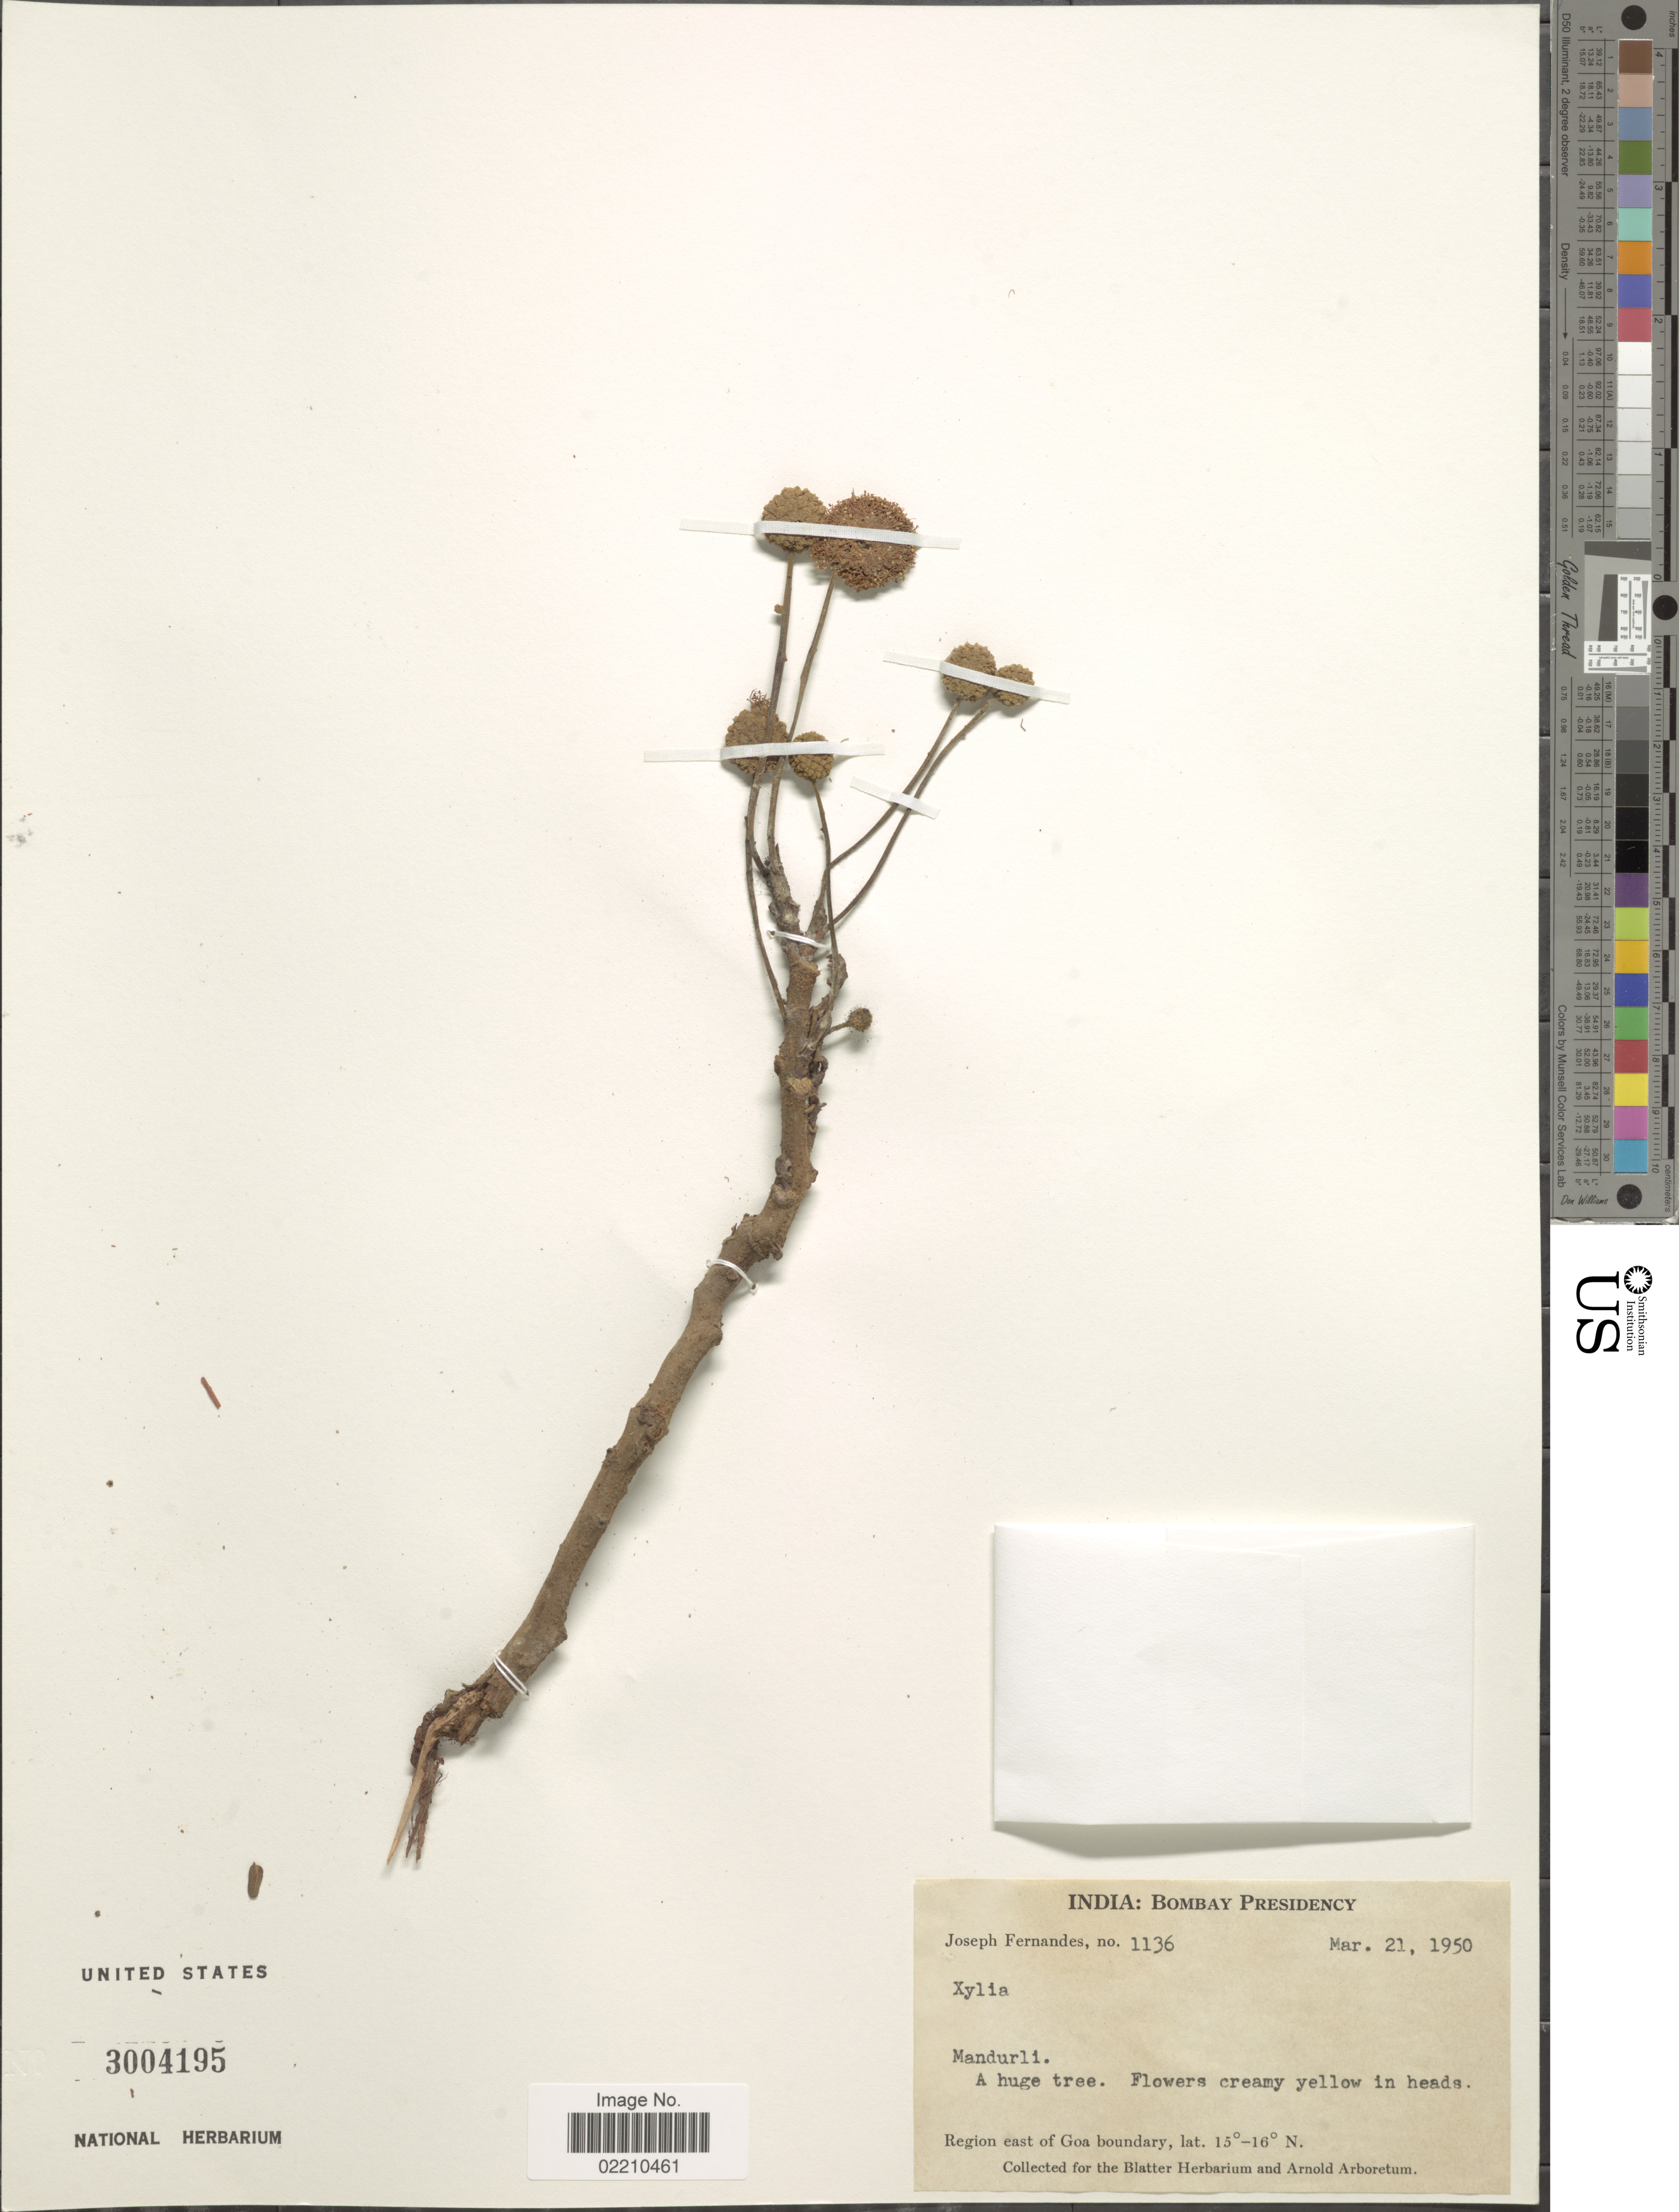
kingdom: Plantae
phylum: Tracheophyta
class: Magnoliopsida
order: Fabales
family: Fabaceae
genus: Xylia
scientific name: Xylia sp.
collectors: J. Fernandes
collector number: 1136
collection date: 1950-03-21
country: India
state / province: Goa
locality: Bombay Presidency, Mandurli, Region east of Goa boundary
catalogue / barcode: US 3004195